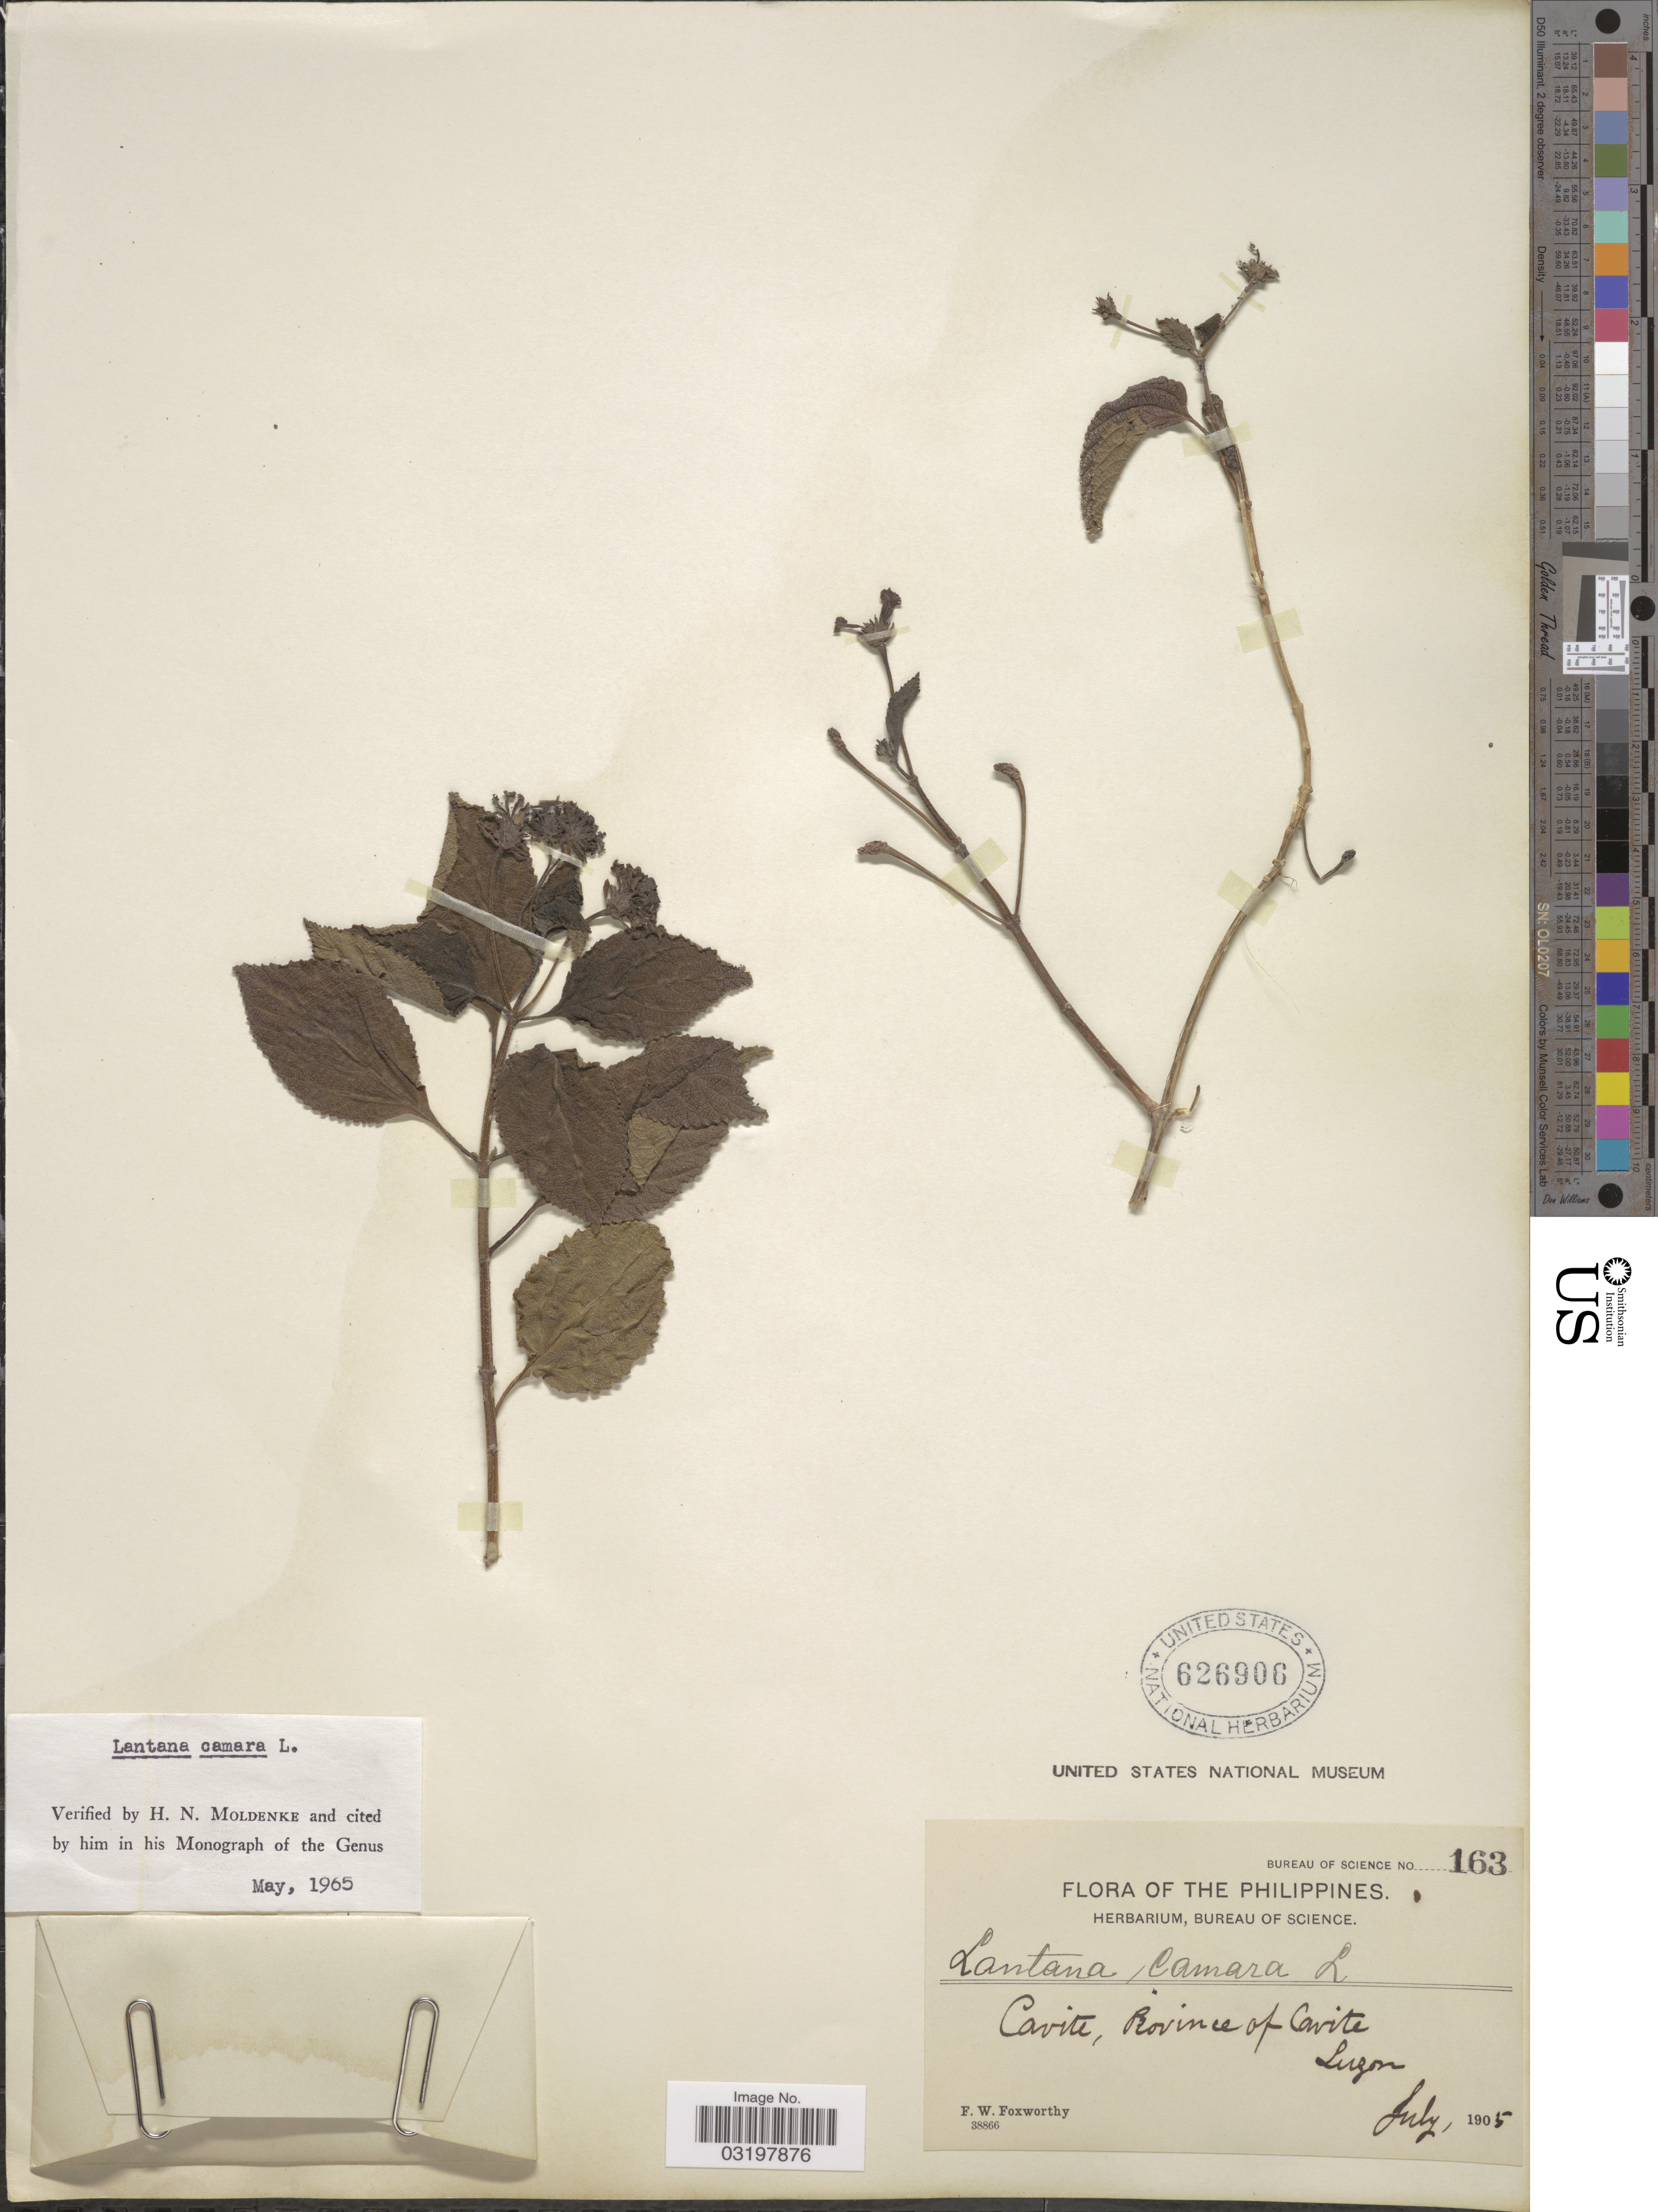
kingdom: Plantae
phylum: Tracheophyta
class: Magnoliopsida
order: Lamiales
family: Verbenaceae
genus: Lantana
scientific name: Lantana camara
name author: L.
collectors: F. W. Foxworthy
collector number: Bureau of Science 163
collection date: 1905-07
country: Philippines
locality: Cavite, Province of Cavite. Luzon.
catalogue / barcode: US 626906